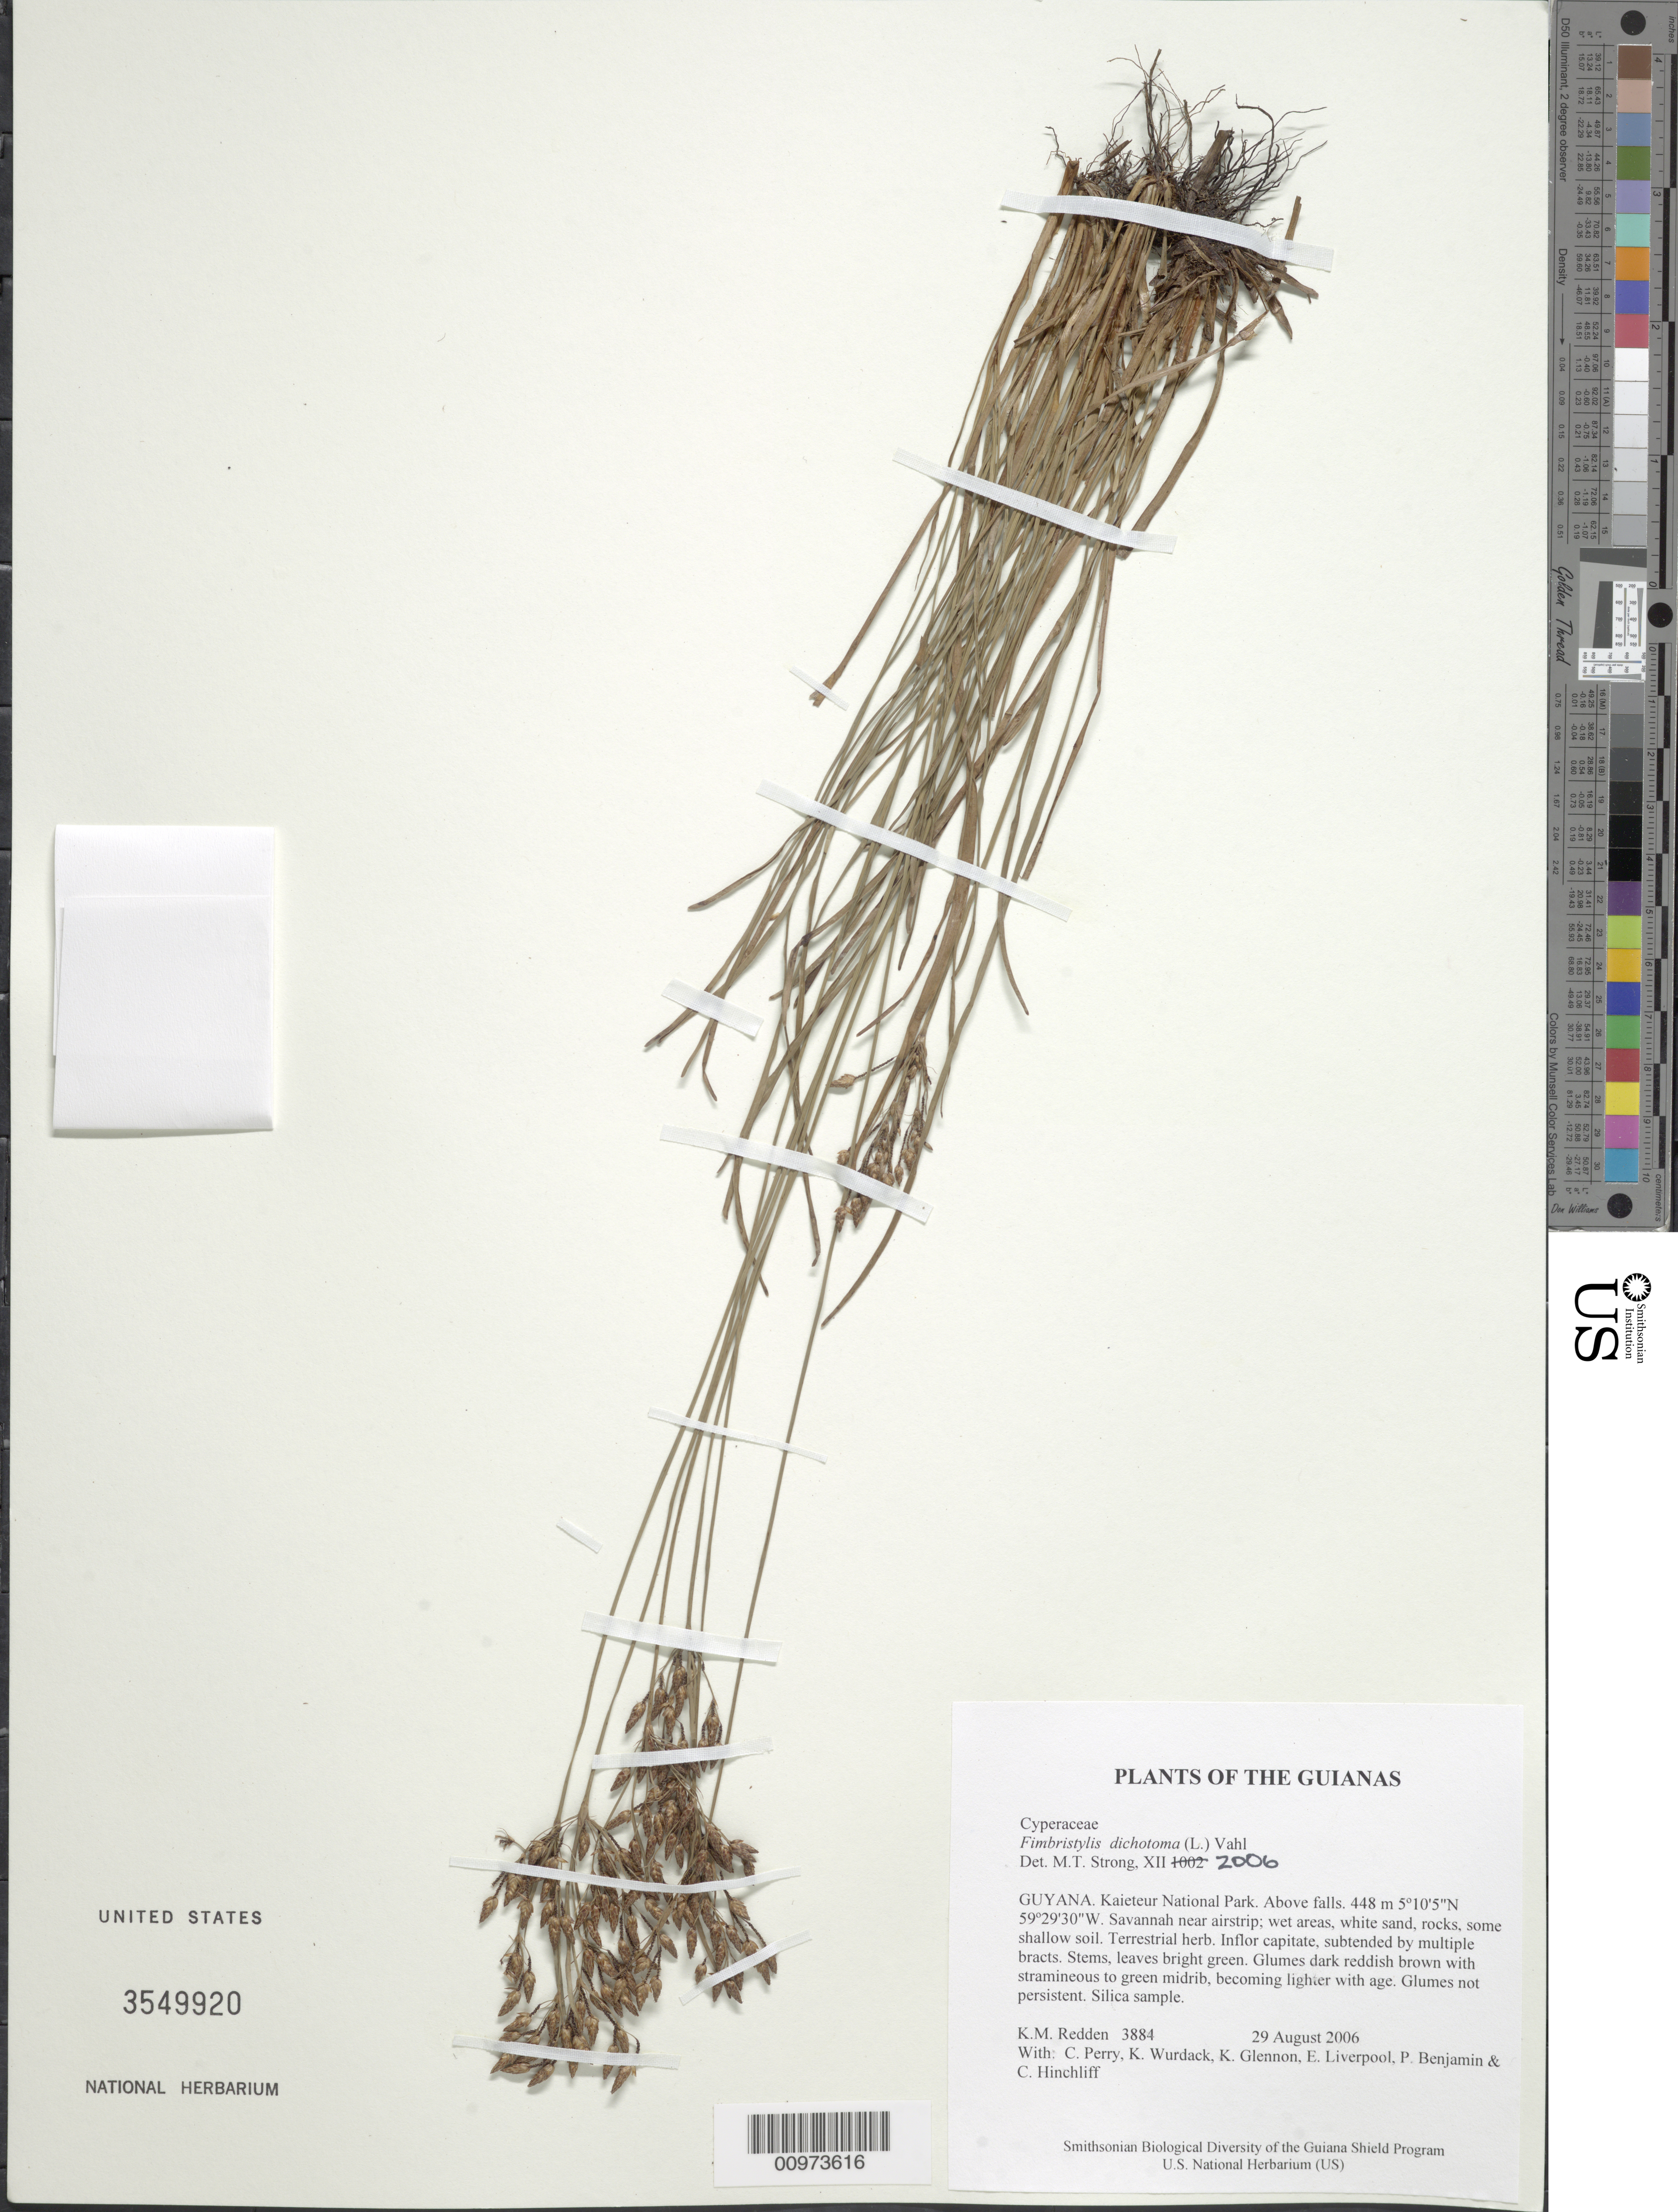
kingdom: Plantae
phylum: Tracheophyta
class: Liliopsida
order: Poales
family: Cyperaceae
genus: Fimbristylis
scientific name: Fimbristylis dichotoma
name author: (L.) Vahl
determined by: Strong, M. T., (US), Smithsonian Institution - National Museum of Natural History (UNITED STATES)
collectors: K. M. Redden, C. Perry, K. Wurdack, K. Glennon, E. Liverpool, P. Benjamin & C. E. Hinchliff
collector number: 3884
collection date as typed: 29 August 2006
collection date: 2006-08-29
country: Guyana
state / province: Potaro-Siparuni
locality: Kaieteur National Park. Above falls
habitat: Savanna near airstrip; wet areas, white sand, rocks, some shallow soil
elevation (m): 448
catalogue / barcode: US 3549920